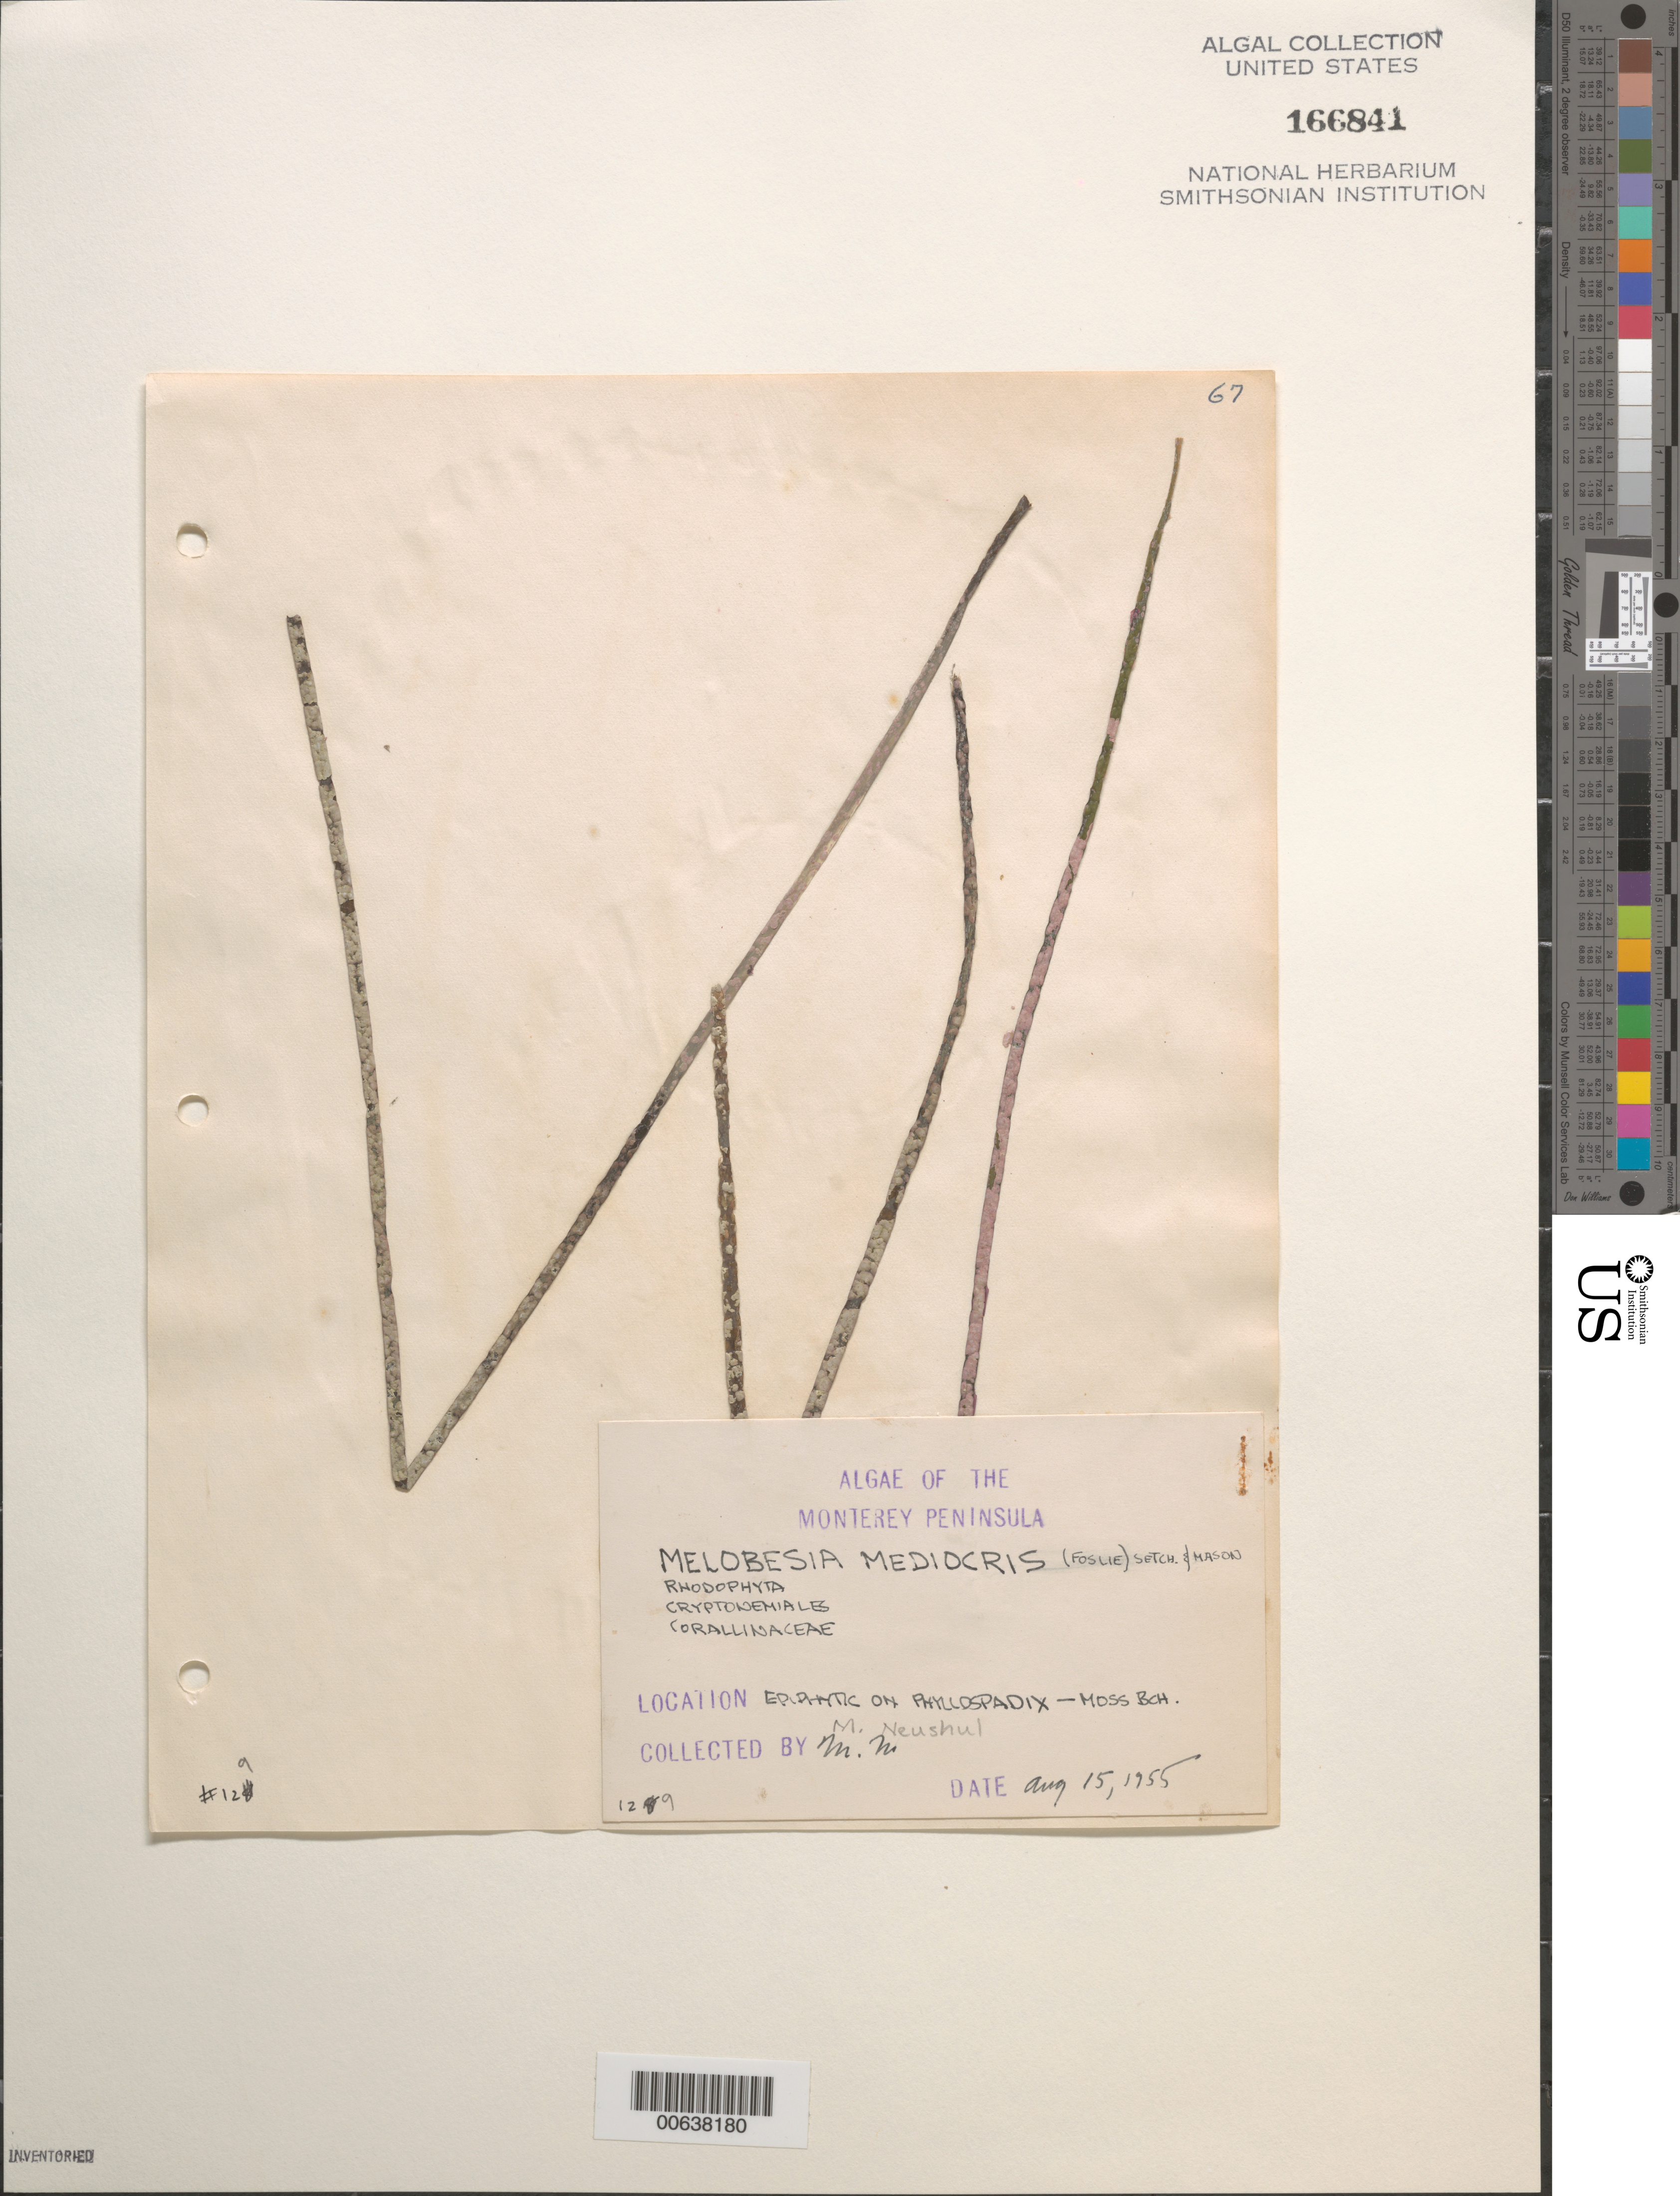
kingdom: Plantae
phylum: Rhodophyta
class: Florideophyceae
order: Corallinales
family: Hapalidiaceae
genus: Melobesia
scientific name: Melobesia mediocris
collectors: M. Neushul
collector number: Neushul 129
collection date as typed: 15 Aug 1955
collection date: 1955-08-15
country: United States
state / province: California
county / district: Monterey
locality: Moss Beach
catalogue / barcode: US 166841